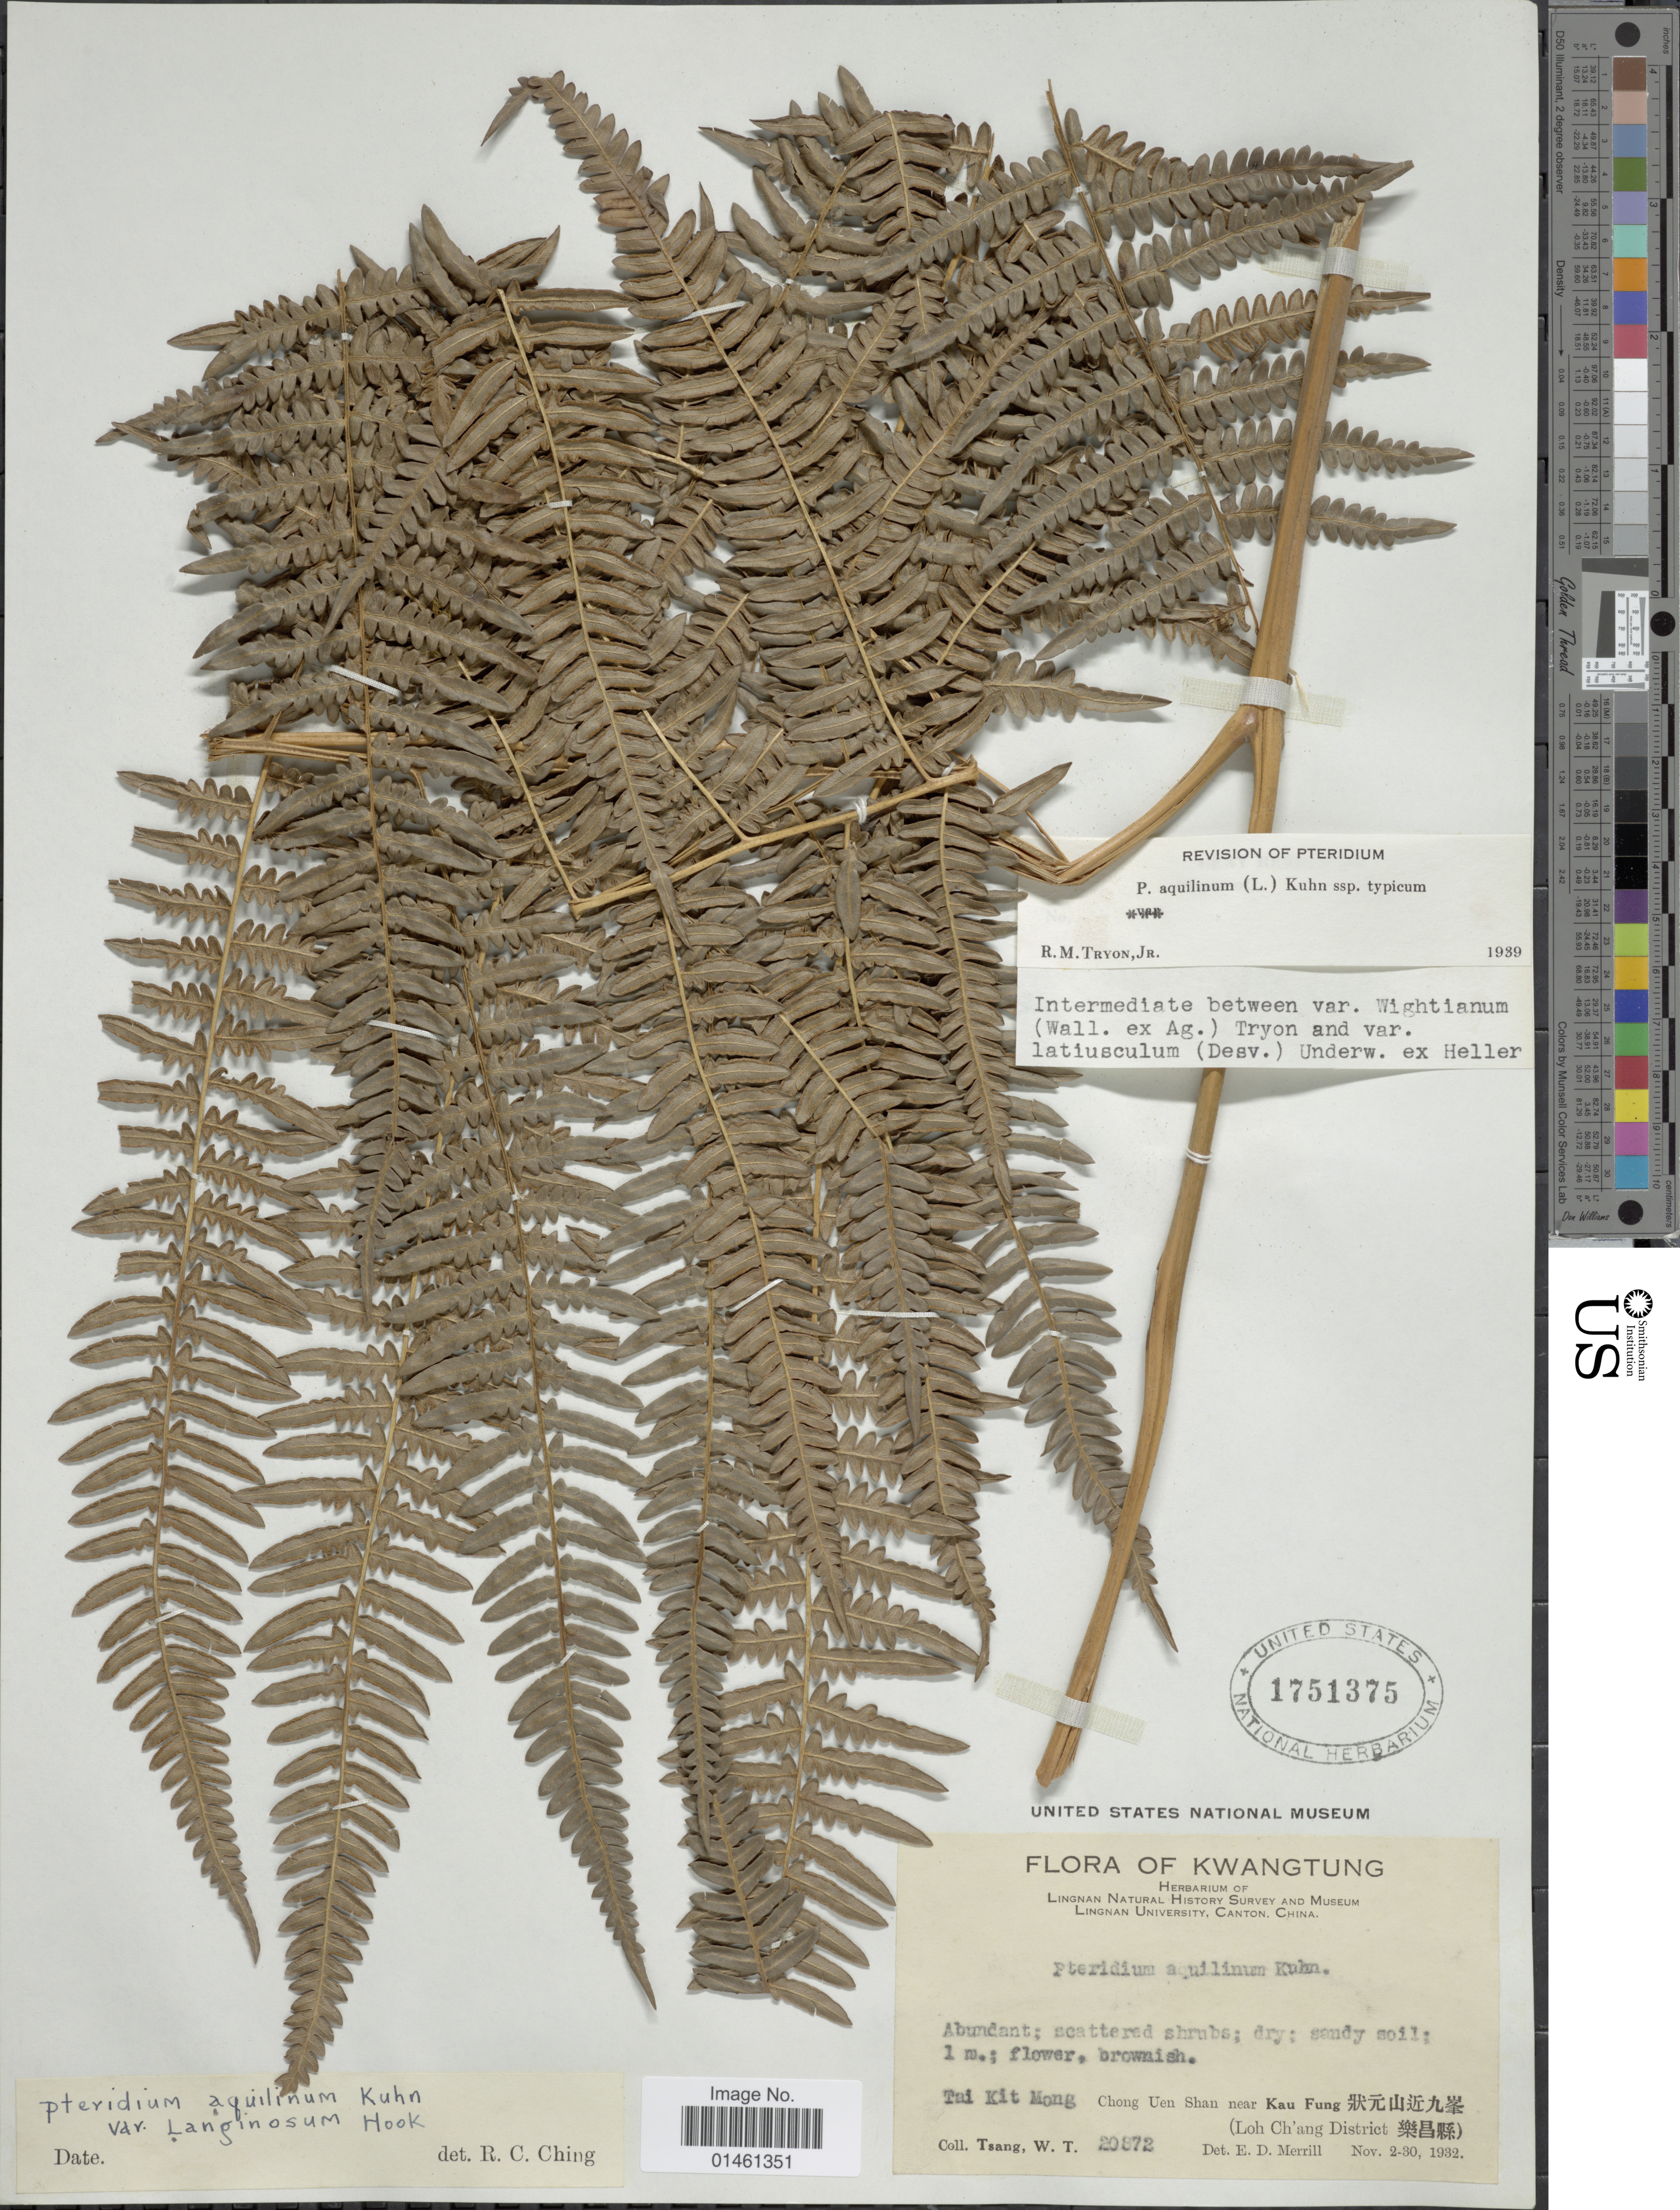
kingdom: Plantae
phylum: Tracheophyta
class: Polypodiopsida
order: Polypodiales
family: Dennstaedtiaceae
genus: Pteridium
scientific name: Pteridium aquilinum var. latiusculum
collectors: W. T. Tsang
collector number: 20872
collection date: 1932-11-02/1932-11-30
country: China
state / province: Guangdong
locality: Kwangtung, Tai Kit Mong, Chong Uen Shan near Kau Fung(Loh Ch'ang District)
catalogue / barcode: US 1751375